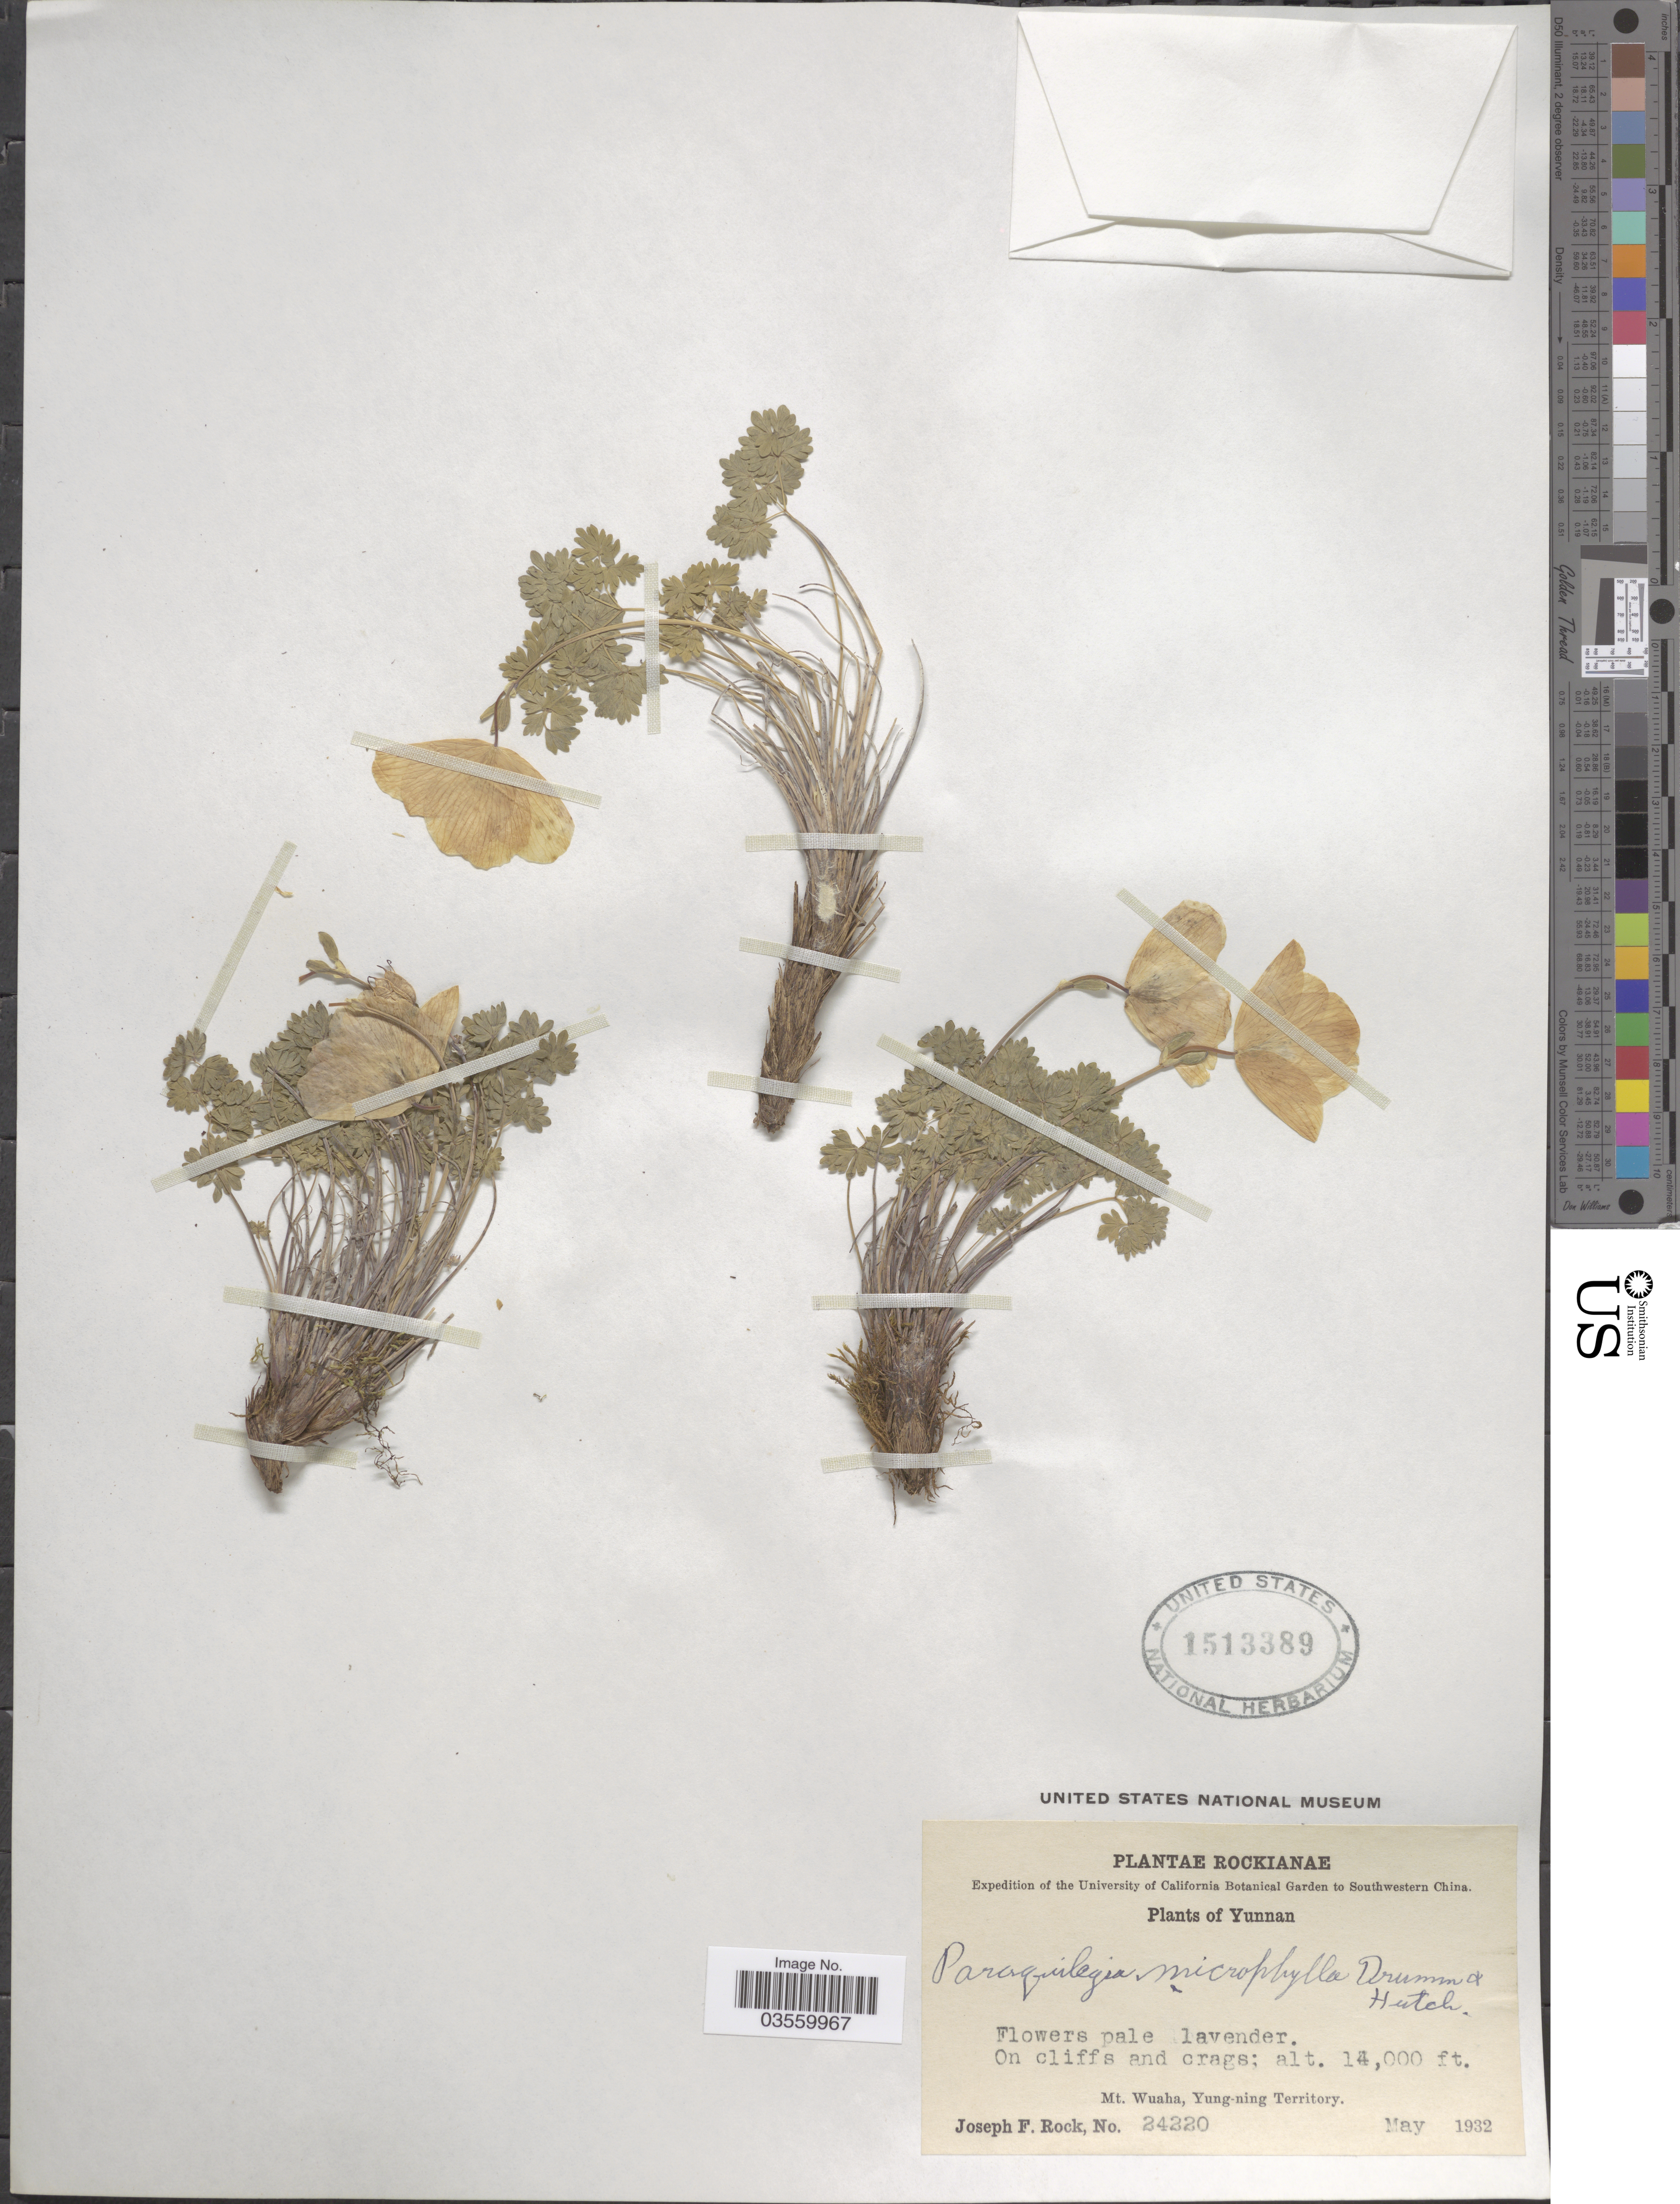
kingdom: Plantae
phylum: Tracheophyta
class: Magnoliopsida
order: Ranunculales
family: Ranunculaceae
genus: Paraquilegia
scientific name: Paraquilegia microphylla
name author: (Royle) J.R. Drumm. & Hutch.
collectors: J. F. Rock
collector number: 24220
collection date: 1932-05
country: China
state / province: Yunnan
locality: Southwestern China. Mt. Wuaha, Yung-ning Territory.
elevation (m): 4267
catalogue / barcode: US 1513389